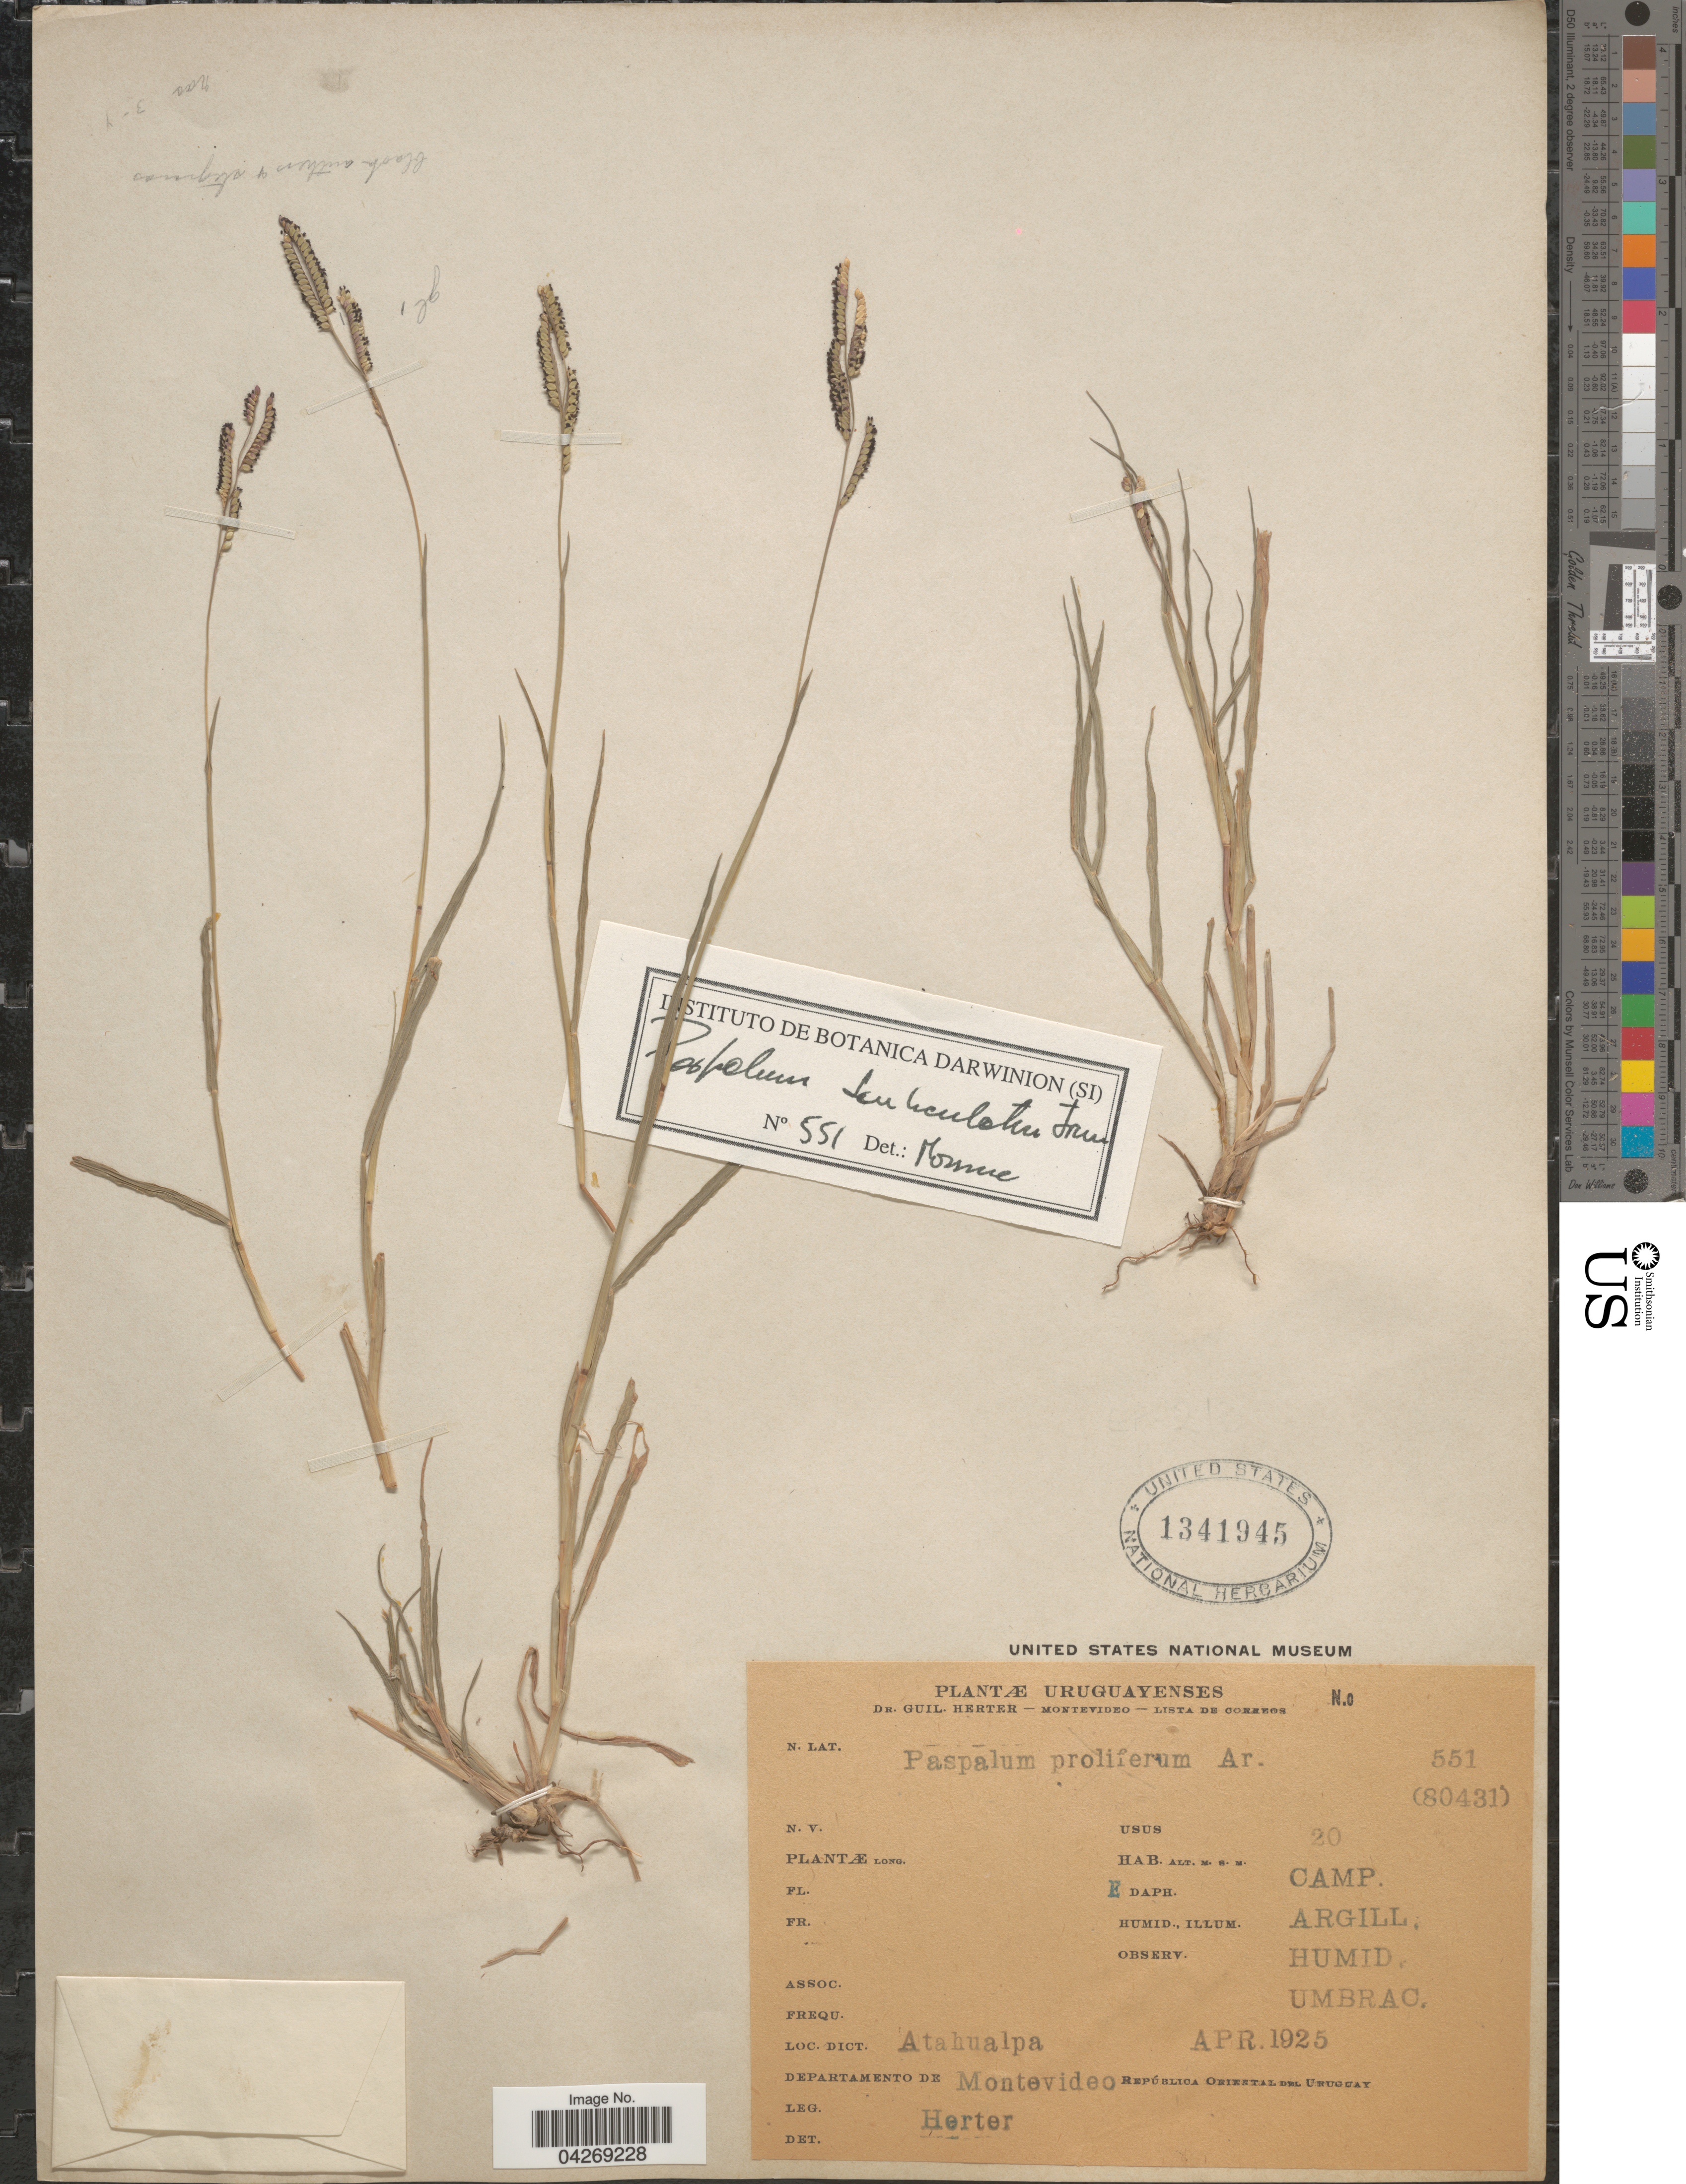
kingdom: Plantae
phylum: Tracheophyta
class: Liliopsida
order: Poales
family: Poaceae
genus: Paspalum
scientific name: Paspalum denticulatum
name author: Trin.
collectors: G. Herter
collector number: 551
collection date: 1925-04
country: Uruguay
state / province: Montevideo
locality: Atahualpa. Departamento de Montevideo. República Oriental del Uruguay.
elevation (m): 20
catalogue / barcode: US 1341945